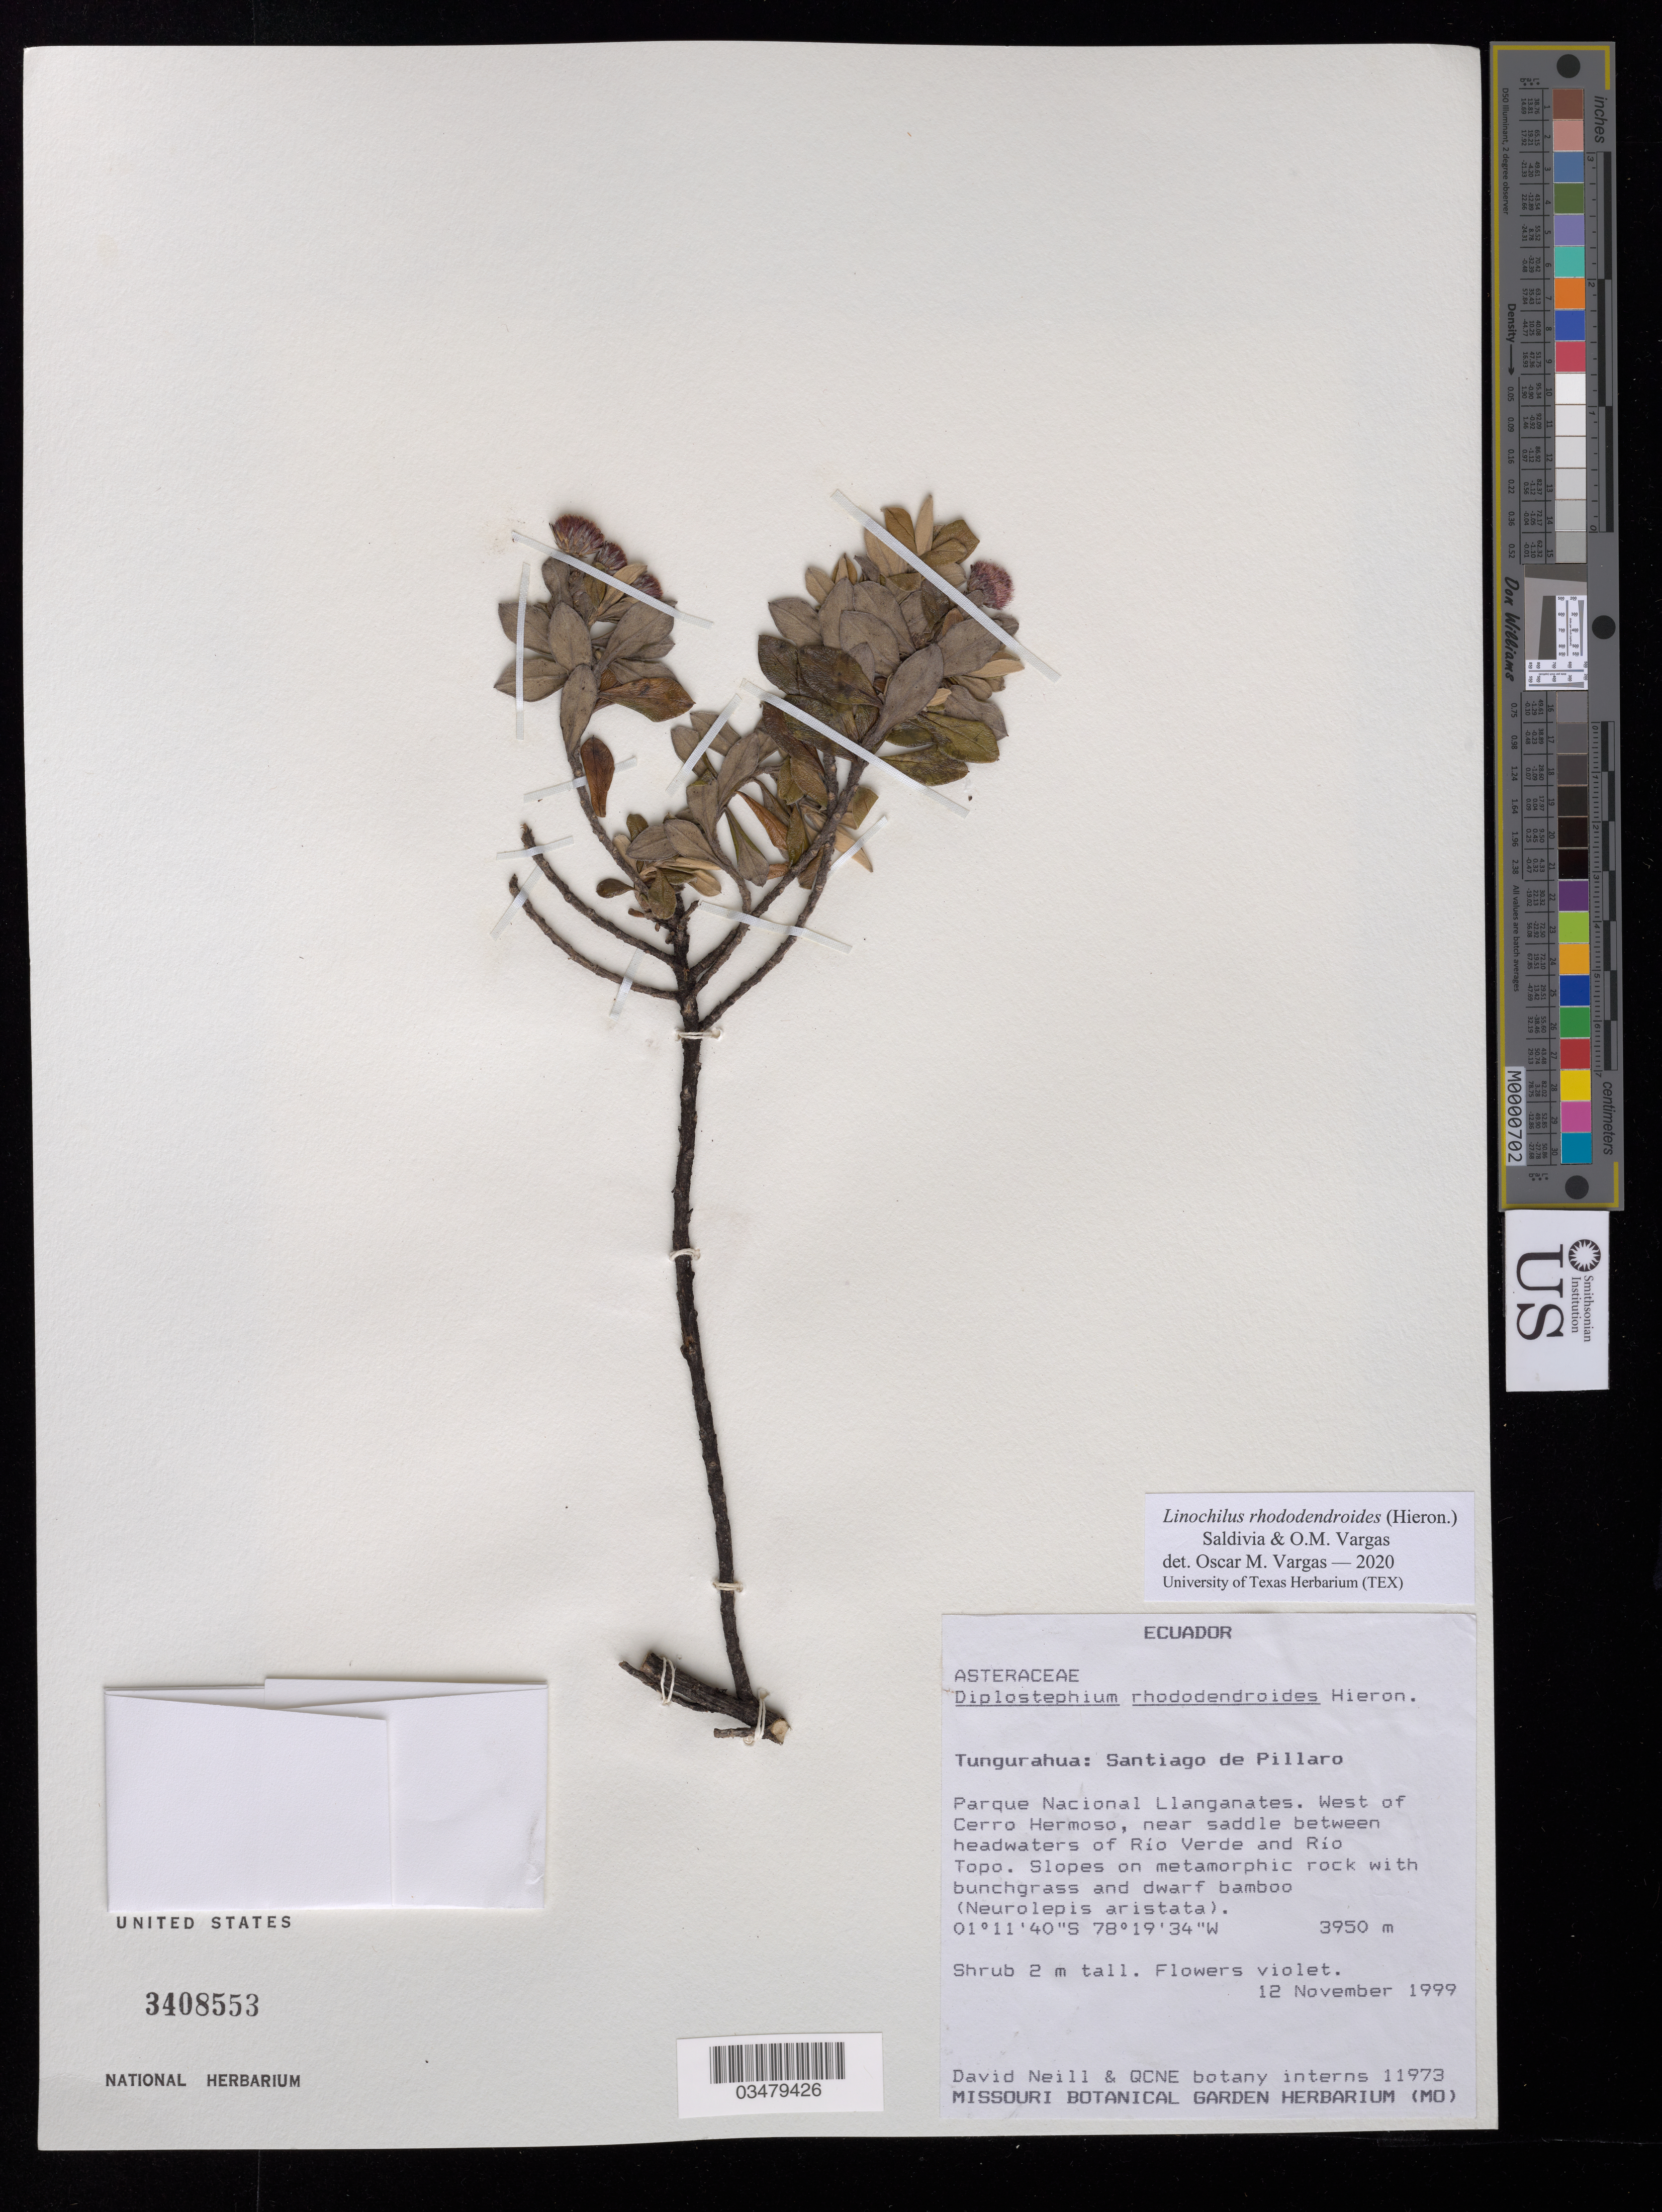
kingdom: Plantae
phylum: Tracheophyta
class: Magnoliopsida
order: Asterales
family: Asteraceae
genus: Linochilus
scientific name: Linochilus rhododendroides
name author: (Hieron.) Saldivia & O.M. Vargas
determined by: Vargas, Oscar M.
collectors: D. Neill & QCNE botany interns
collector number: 11973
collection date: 1999-11-12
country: Ecuador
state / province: Tungurahua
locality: Santiago de Pillaro, Parque Nacional Llanganates. West of Carro Hermoso, near saddle between headwaters of Rio Verde and Rio Topo.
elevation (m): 3950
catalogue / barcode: US 3408553